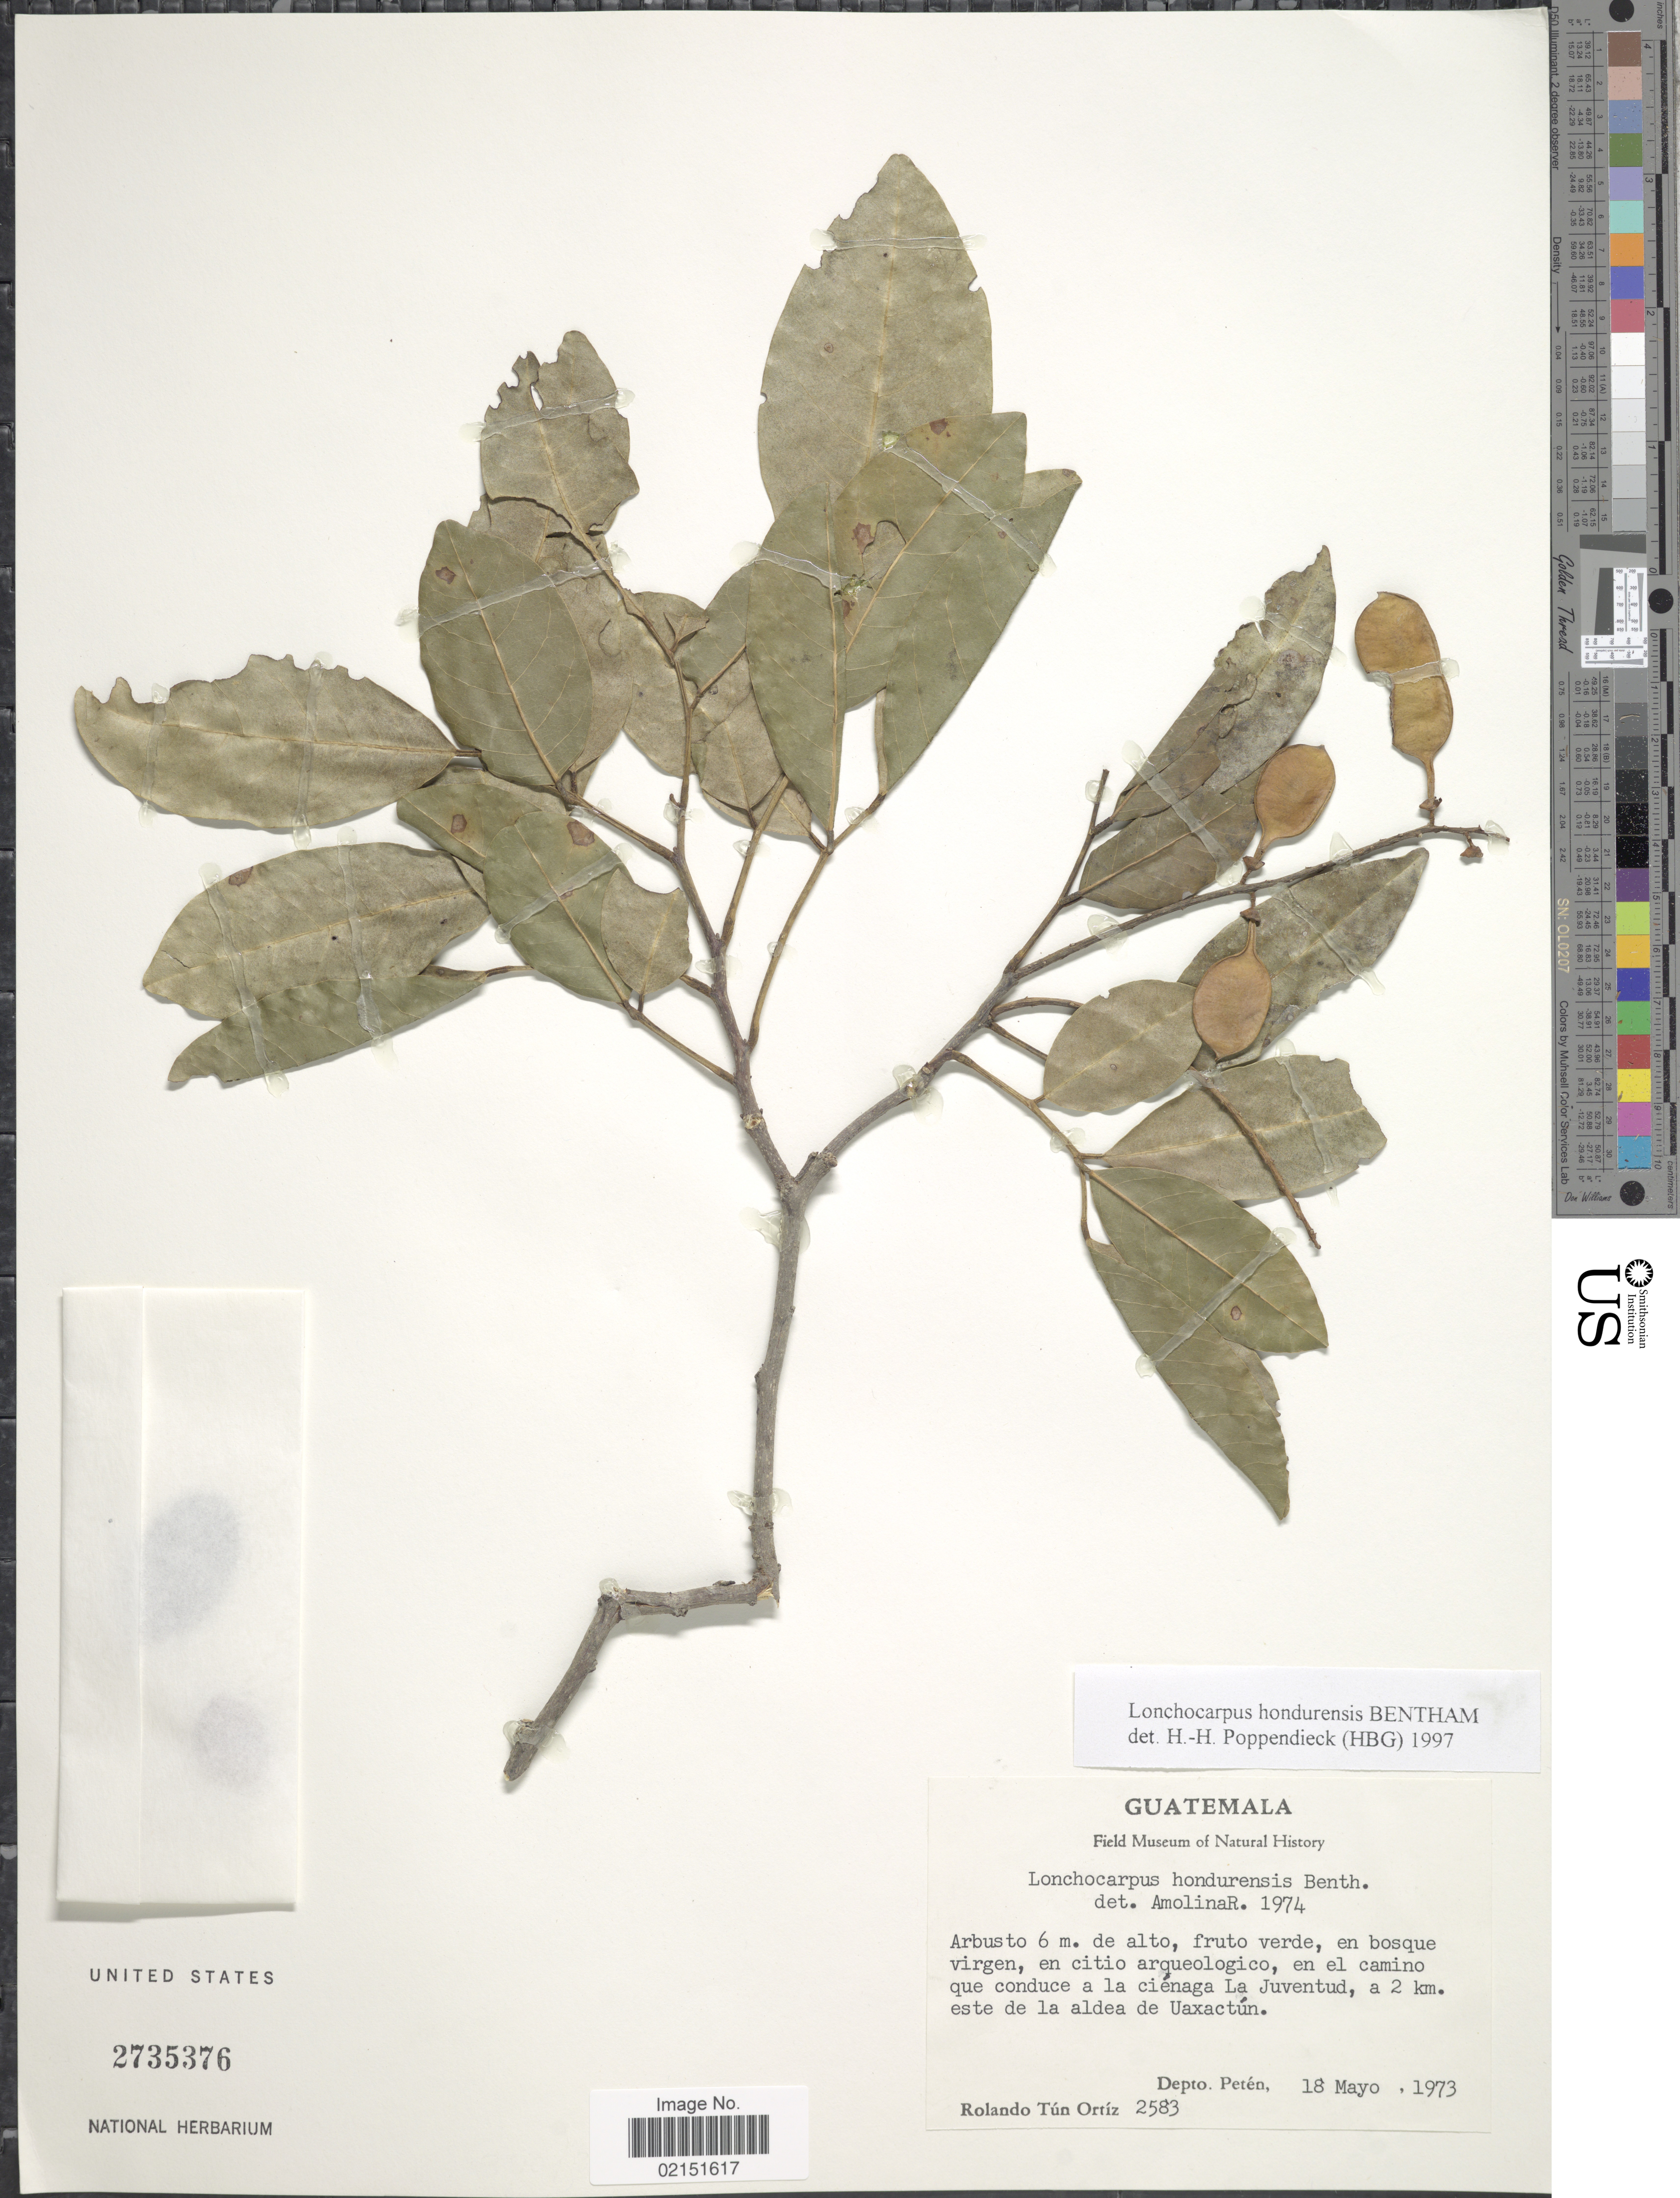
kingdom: Plantae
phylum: Tracheophyta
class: Magnoliopsida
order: Fabales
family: Fabaceae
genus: Lonchocarpus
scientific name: Lonchocarpus hondurensis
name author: Benth.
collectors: R. T. Ortíz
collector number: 2583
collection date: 1973-05-18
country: Guatemala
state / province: El Petén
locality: En el camino que conduce a la cienaga La Juventud, a 2 km. este de la aldea de Uaxactum. Depto. Peten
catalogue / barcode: US 2735376